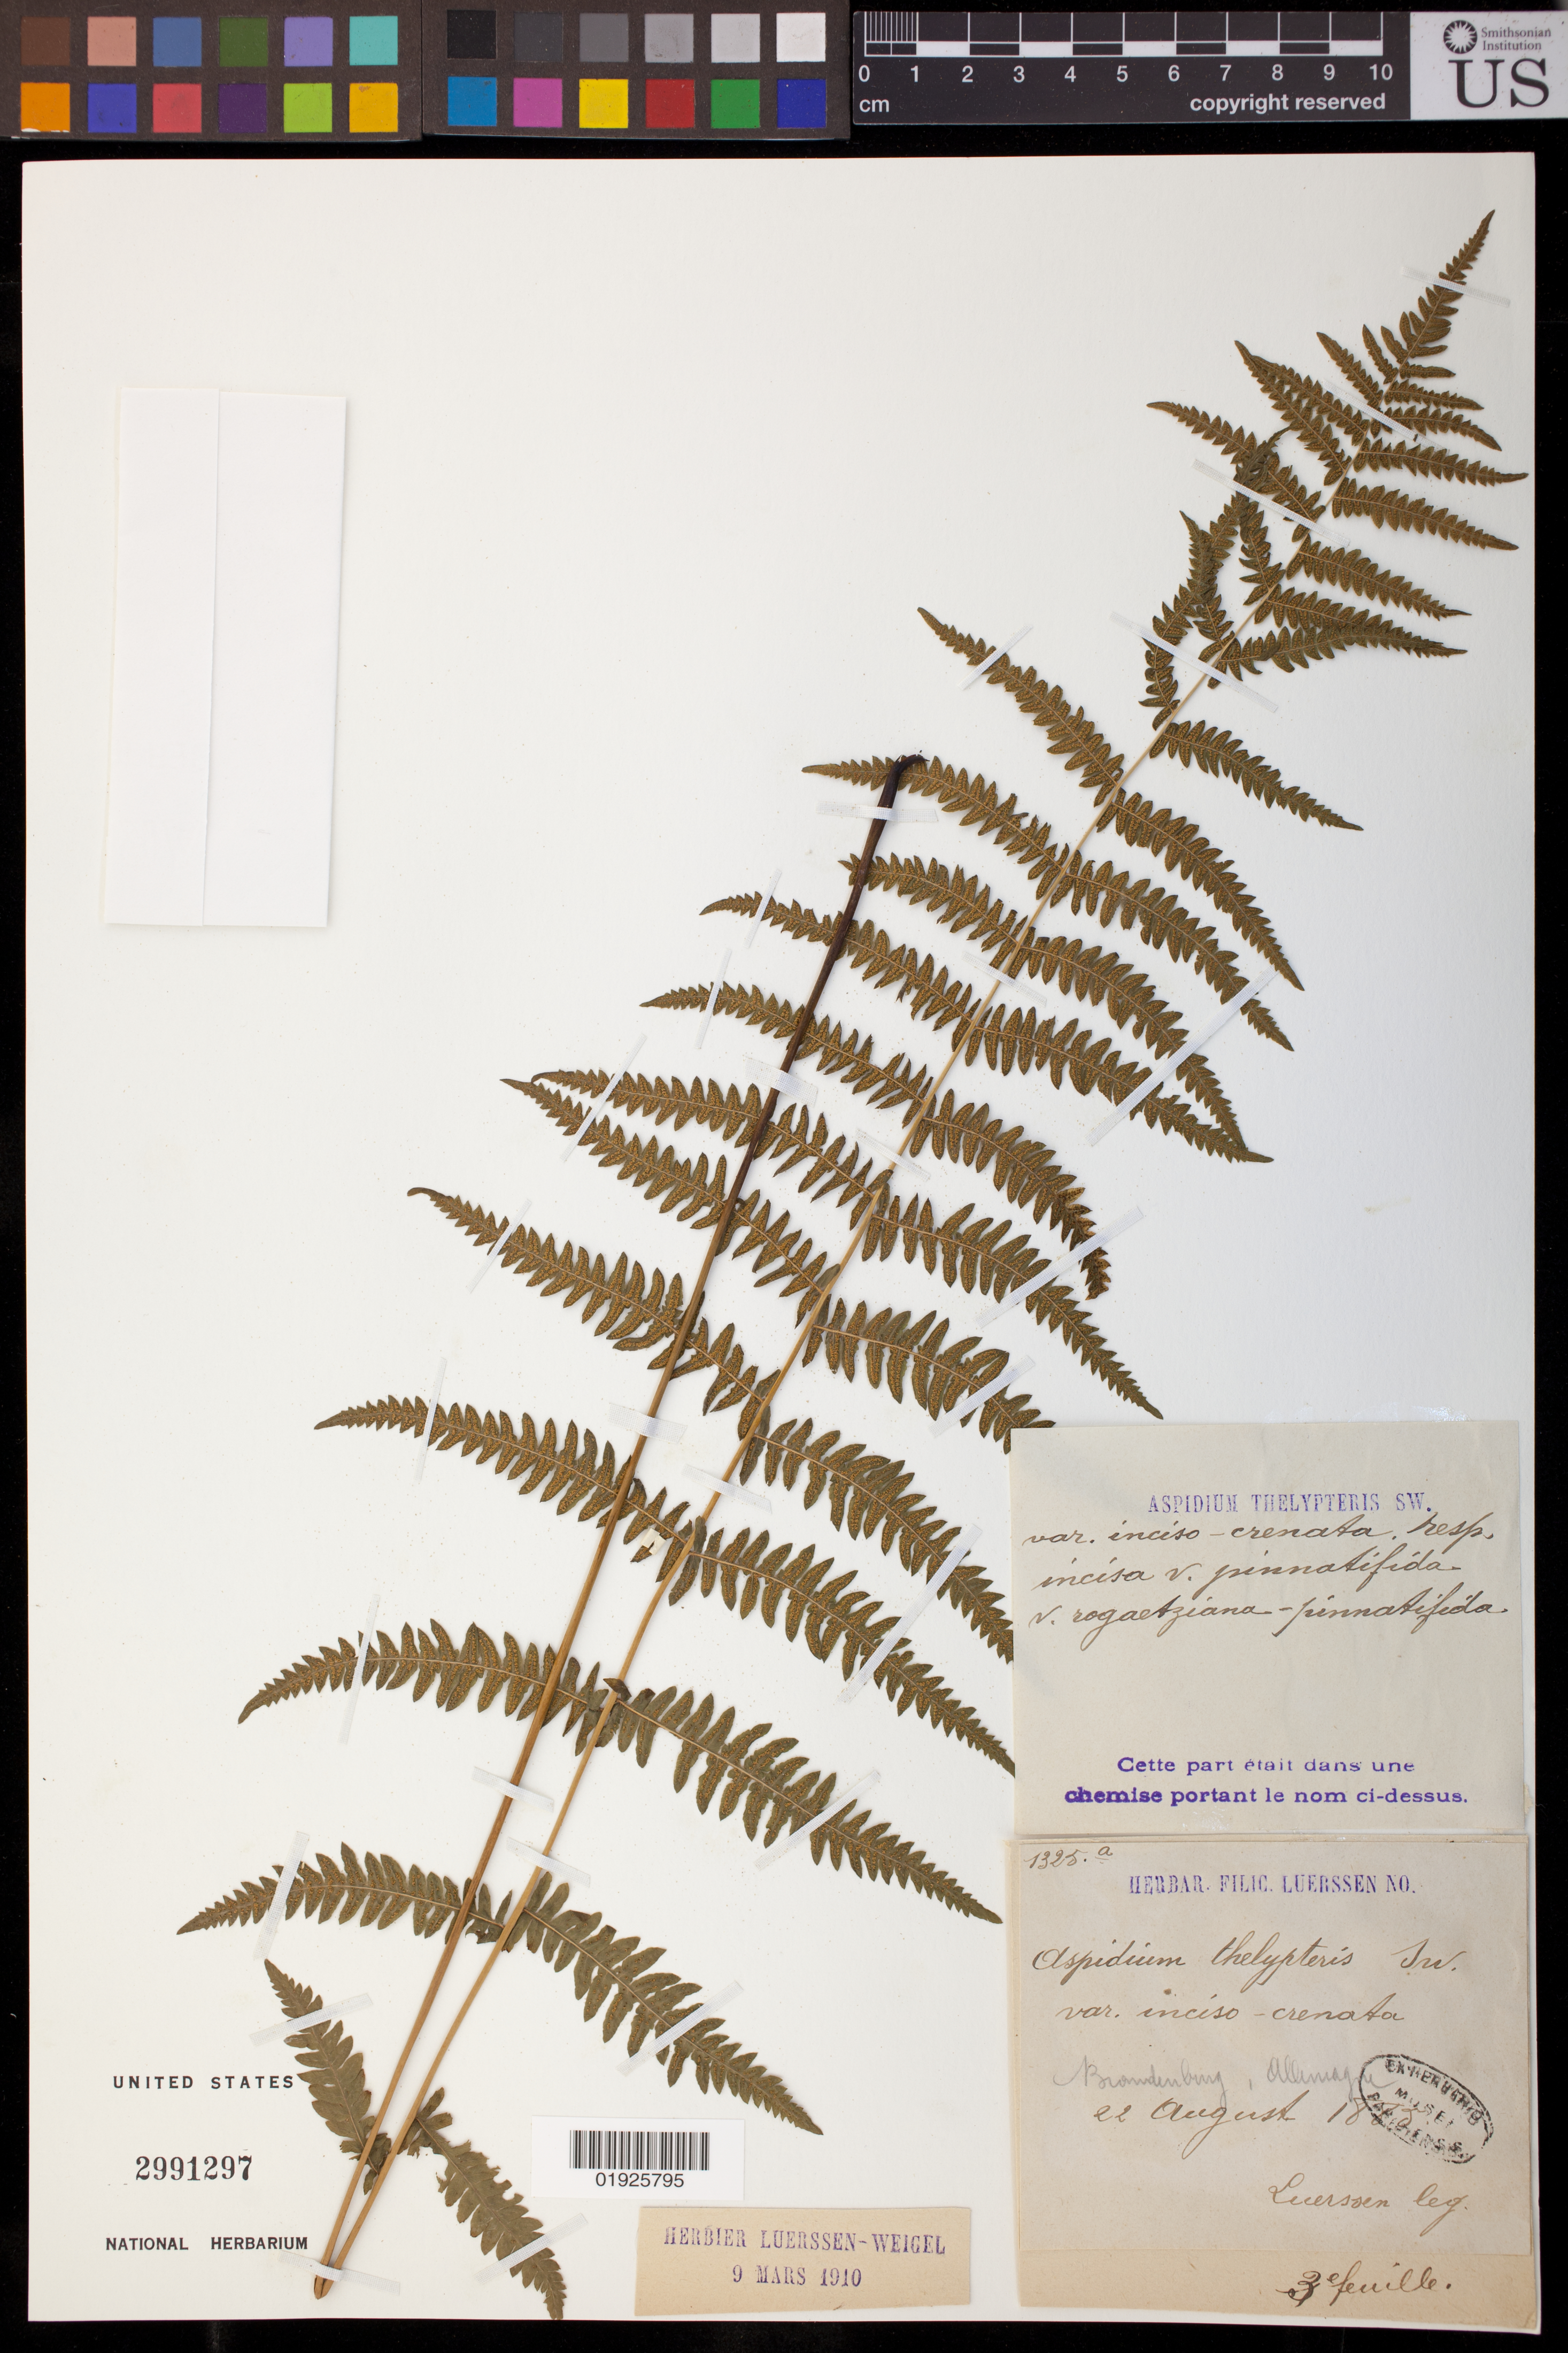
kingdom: Plantae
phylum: Tracheophyta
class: Polypodiopsida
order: Polypodiales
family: Thelypteridaceae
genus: Thelypteris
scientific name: Thelypteris palustris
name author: (Salisb.) Schott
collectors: Luerssen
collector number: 1325a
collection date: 1885-08-22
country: Germany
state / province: Brandenburg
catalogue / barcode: US 2991297